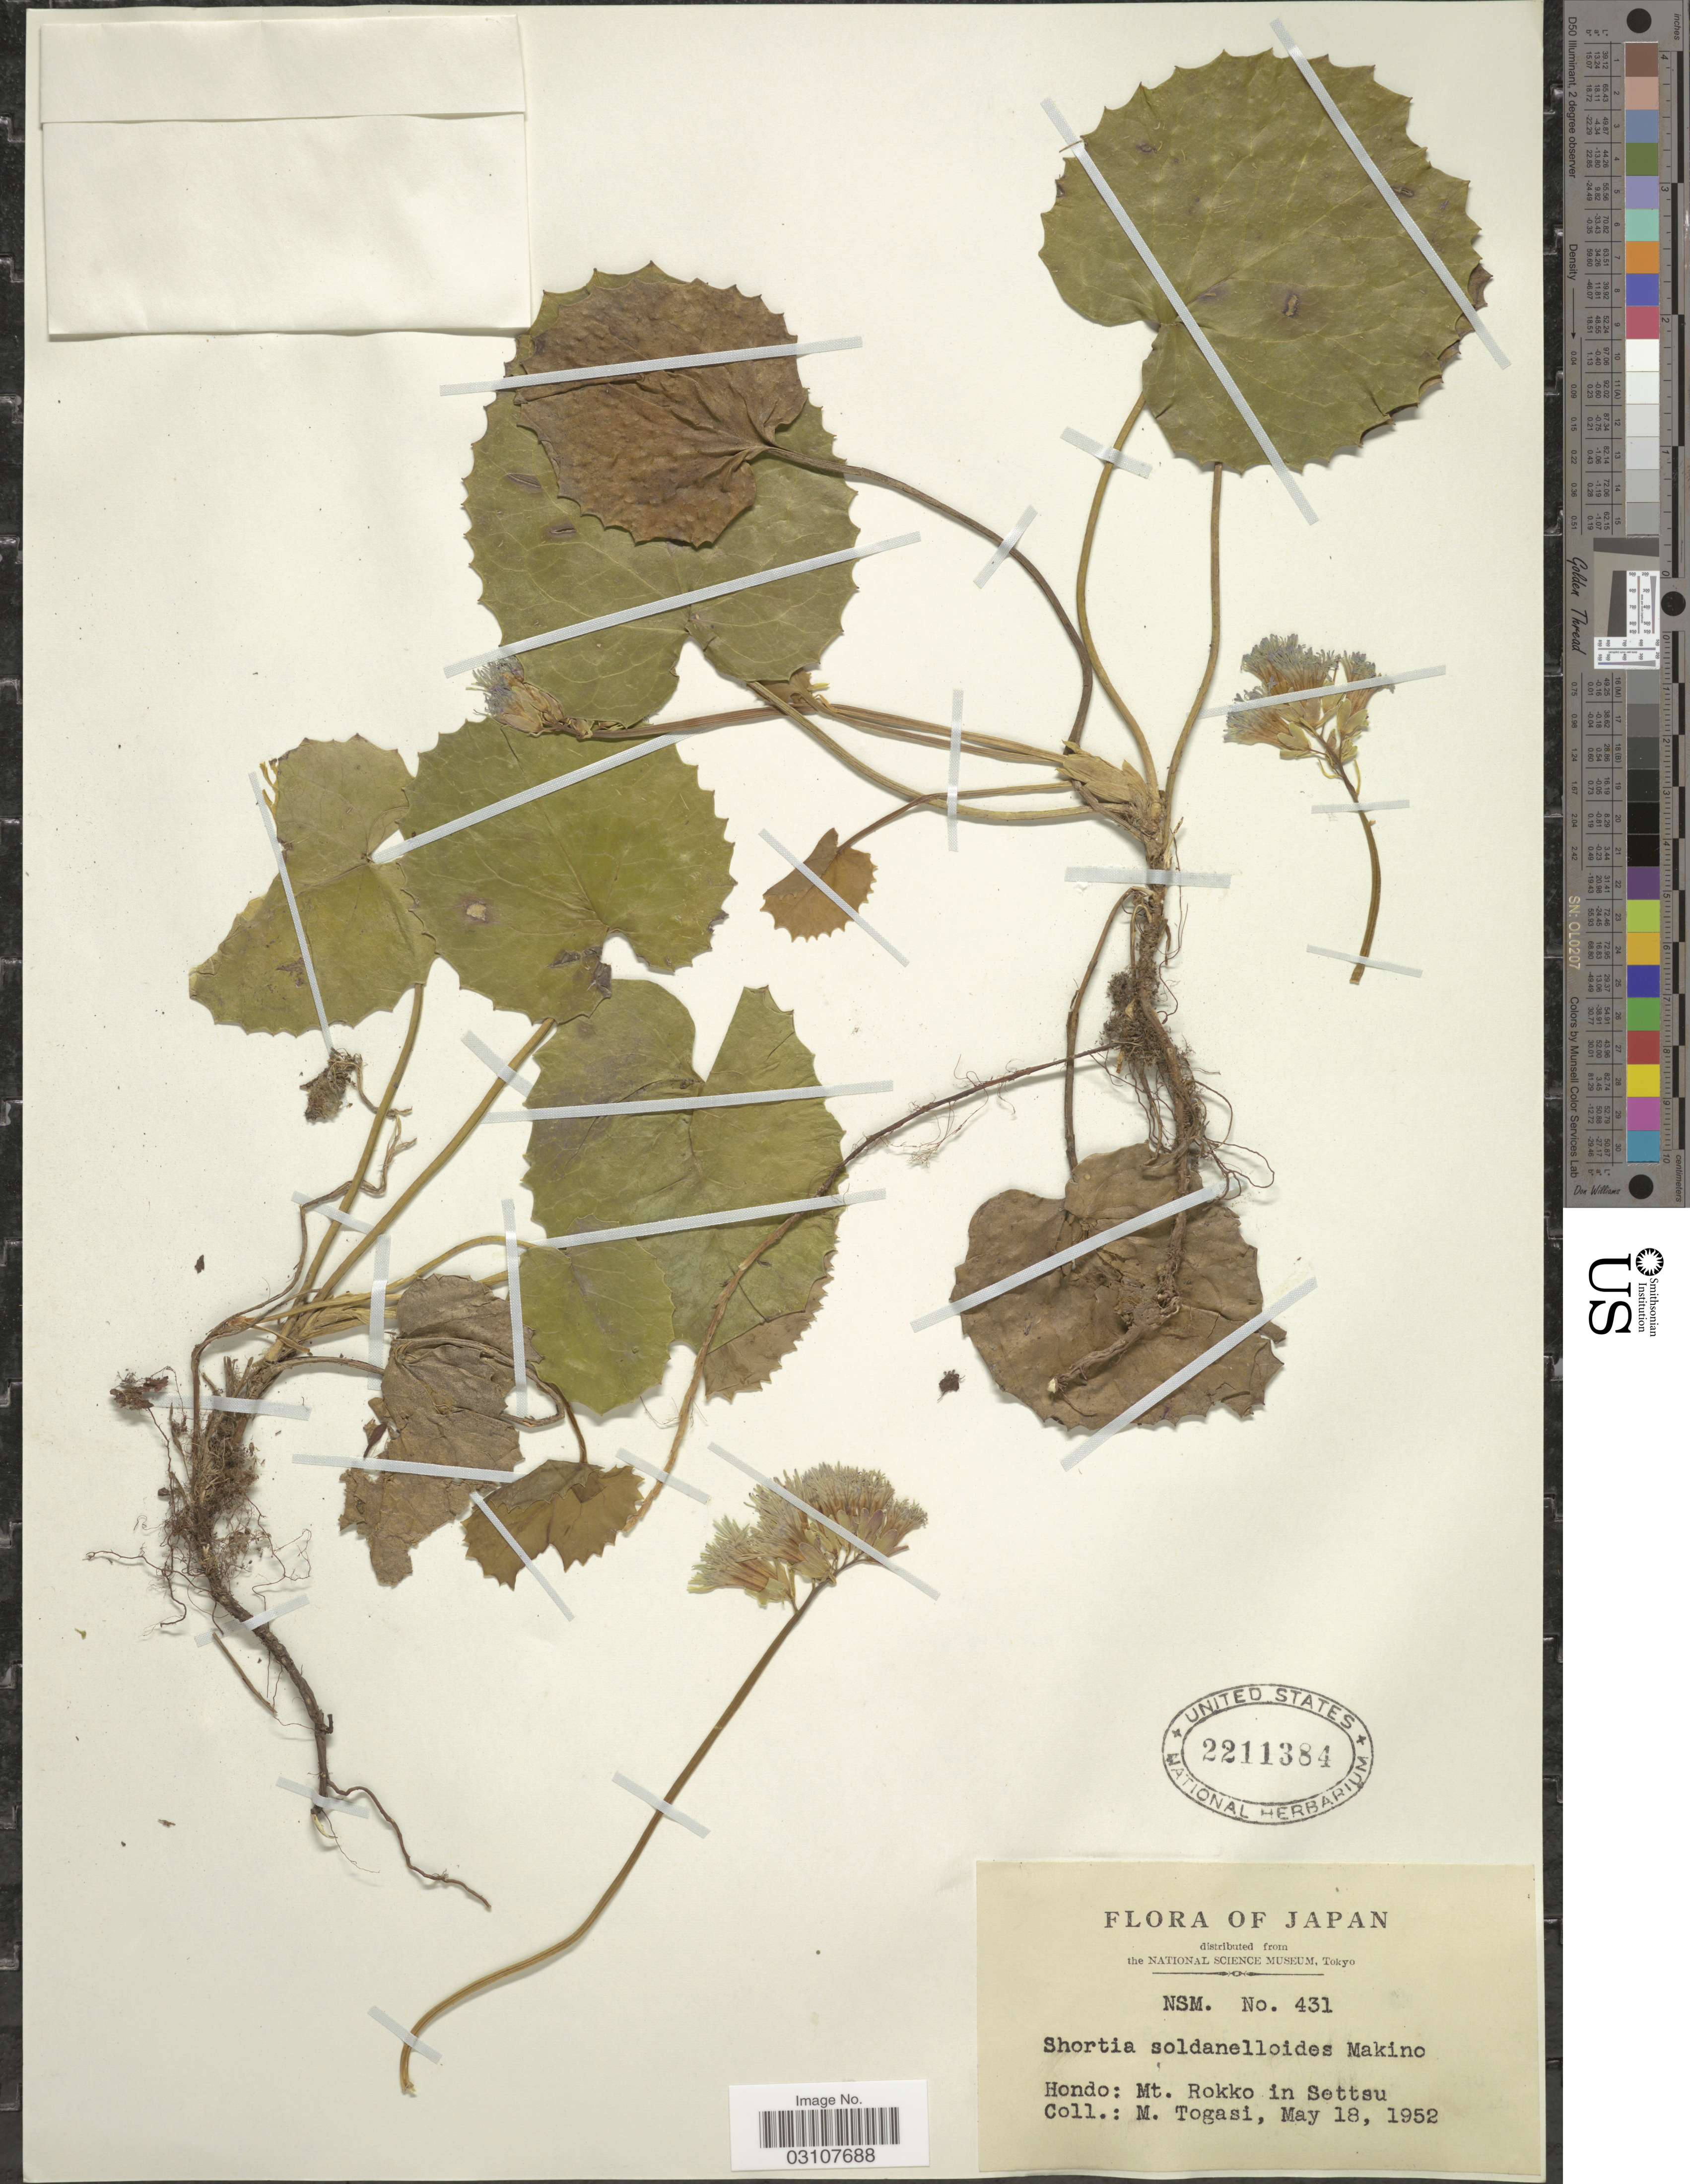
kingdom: Plantae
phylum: Tracheophyta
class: Magnoliopsida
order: Ericales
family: Diapensiaceae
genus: Shortia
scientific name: Shortia soldanelloides var. magna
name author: Makino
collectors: M. Togasi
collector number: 431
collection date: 1952-05-18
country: Japan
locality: Hondo: Mt. Rokko in Settsu.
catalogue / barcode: US 2211384